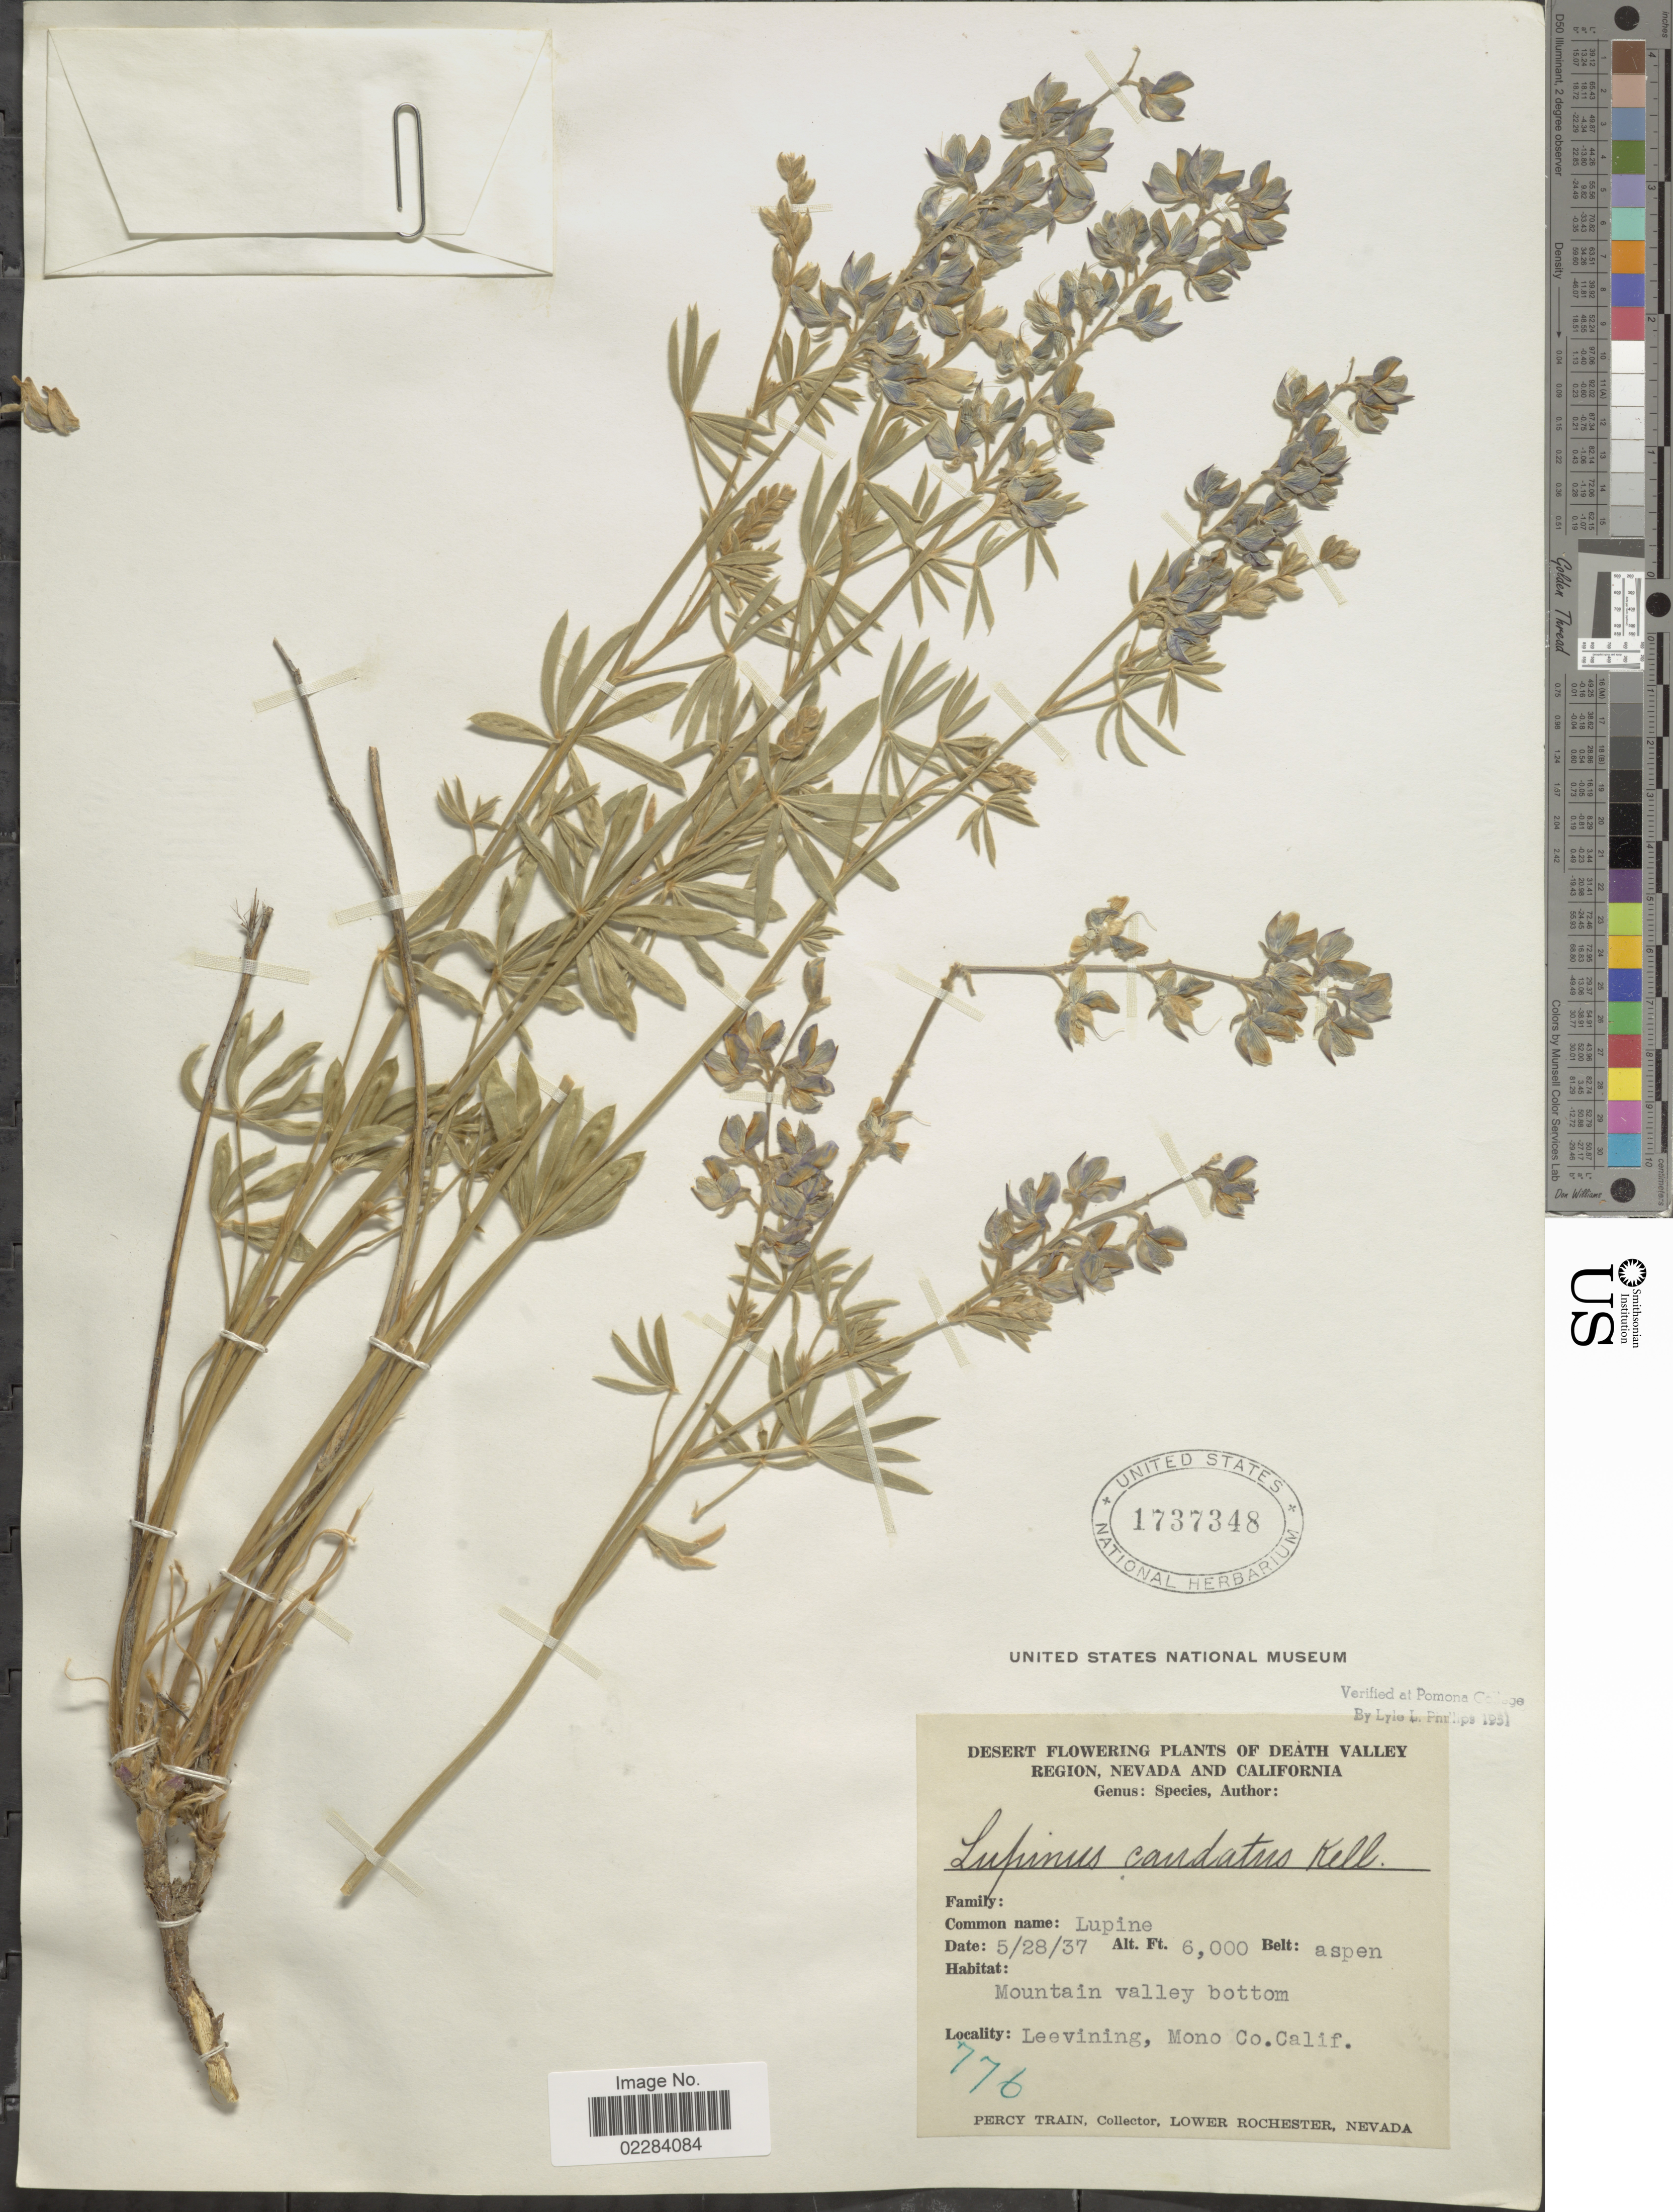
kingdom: Plantae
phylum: Tracheophyta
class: Magnoliopsida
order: Fabales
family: Fabaceae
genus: Lupinus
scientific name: Lupinus argenteus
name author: Pursh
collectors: P. Train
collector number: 776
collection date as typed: Transcribed d/m/y: 28/5/37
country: United States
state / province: California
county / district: Mono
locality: Maintoain valley bottom. Leevining, Mono Co. Calif. Death Valley Region.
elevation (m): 1829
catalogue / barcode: US 1737348